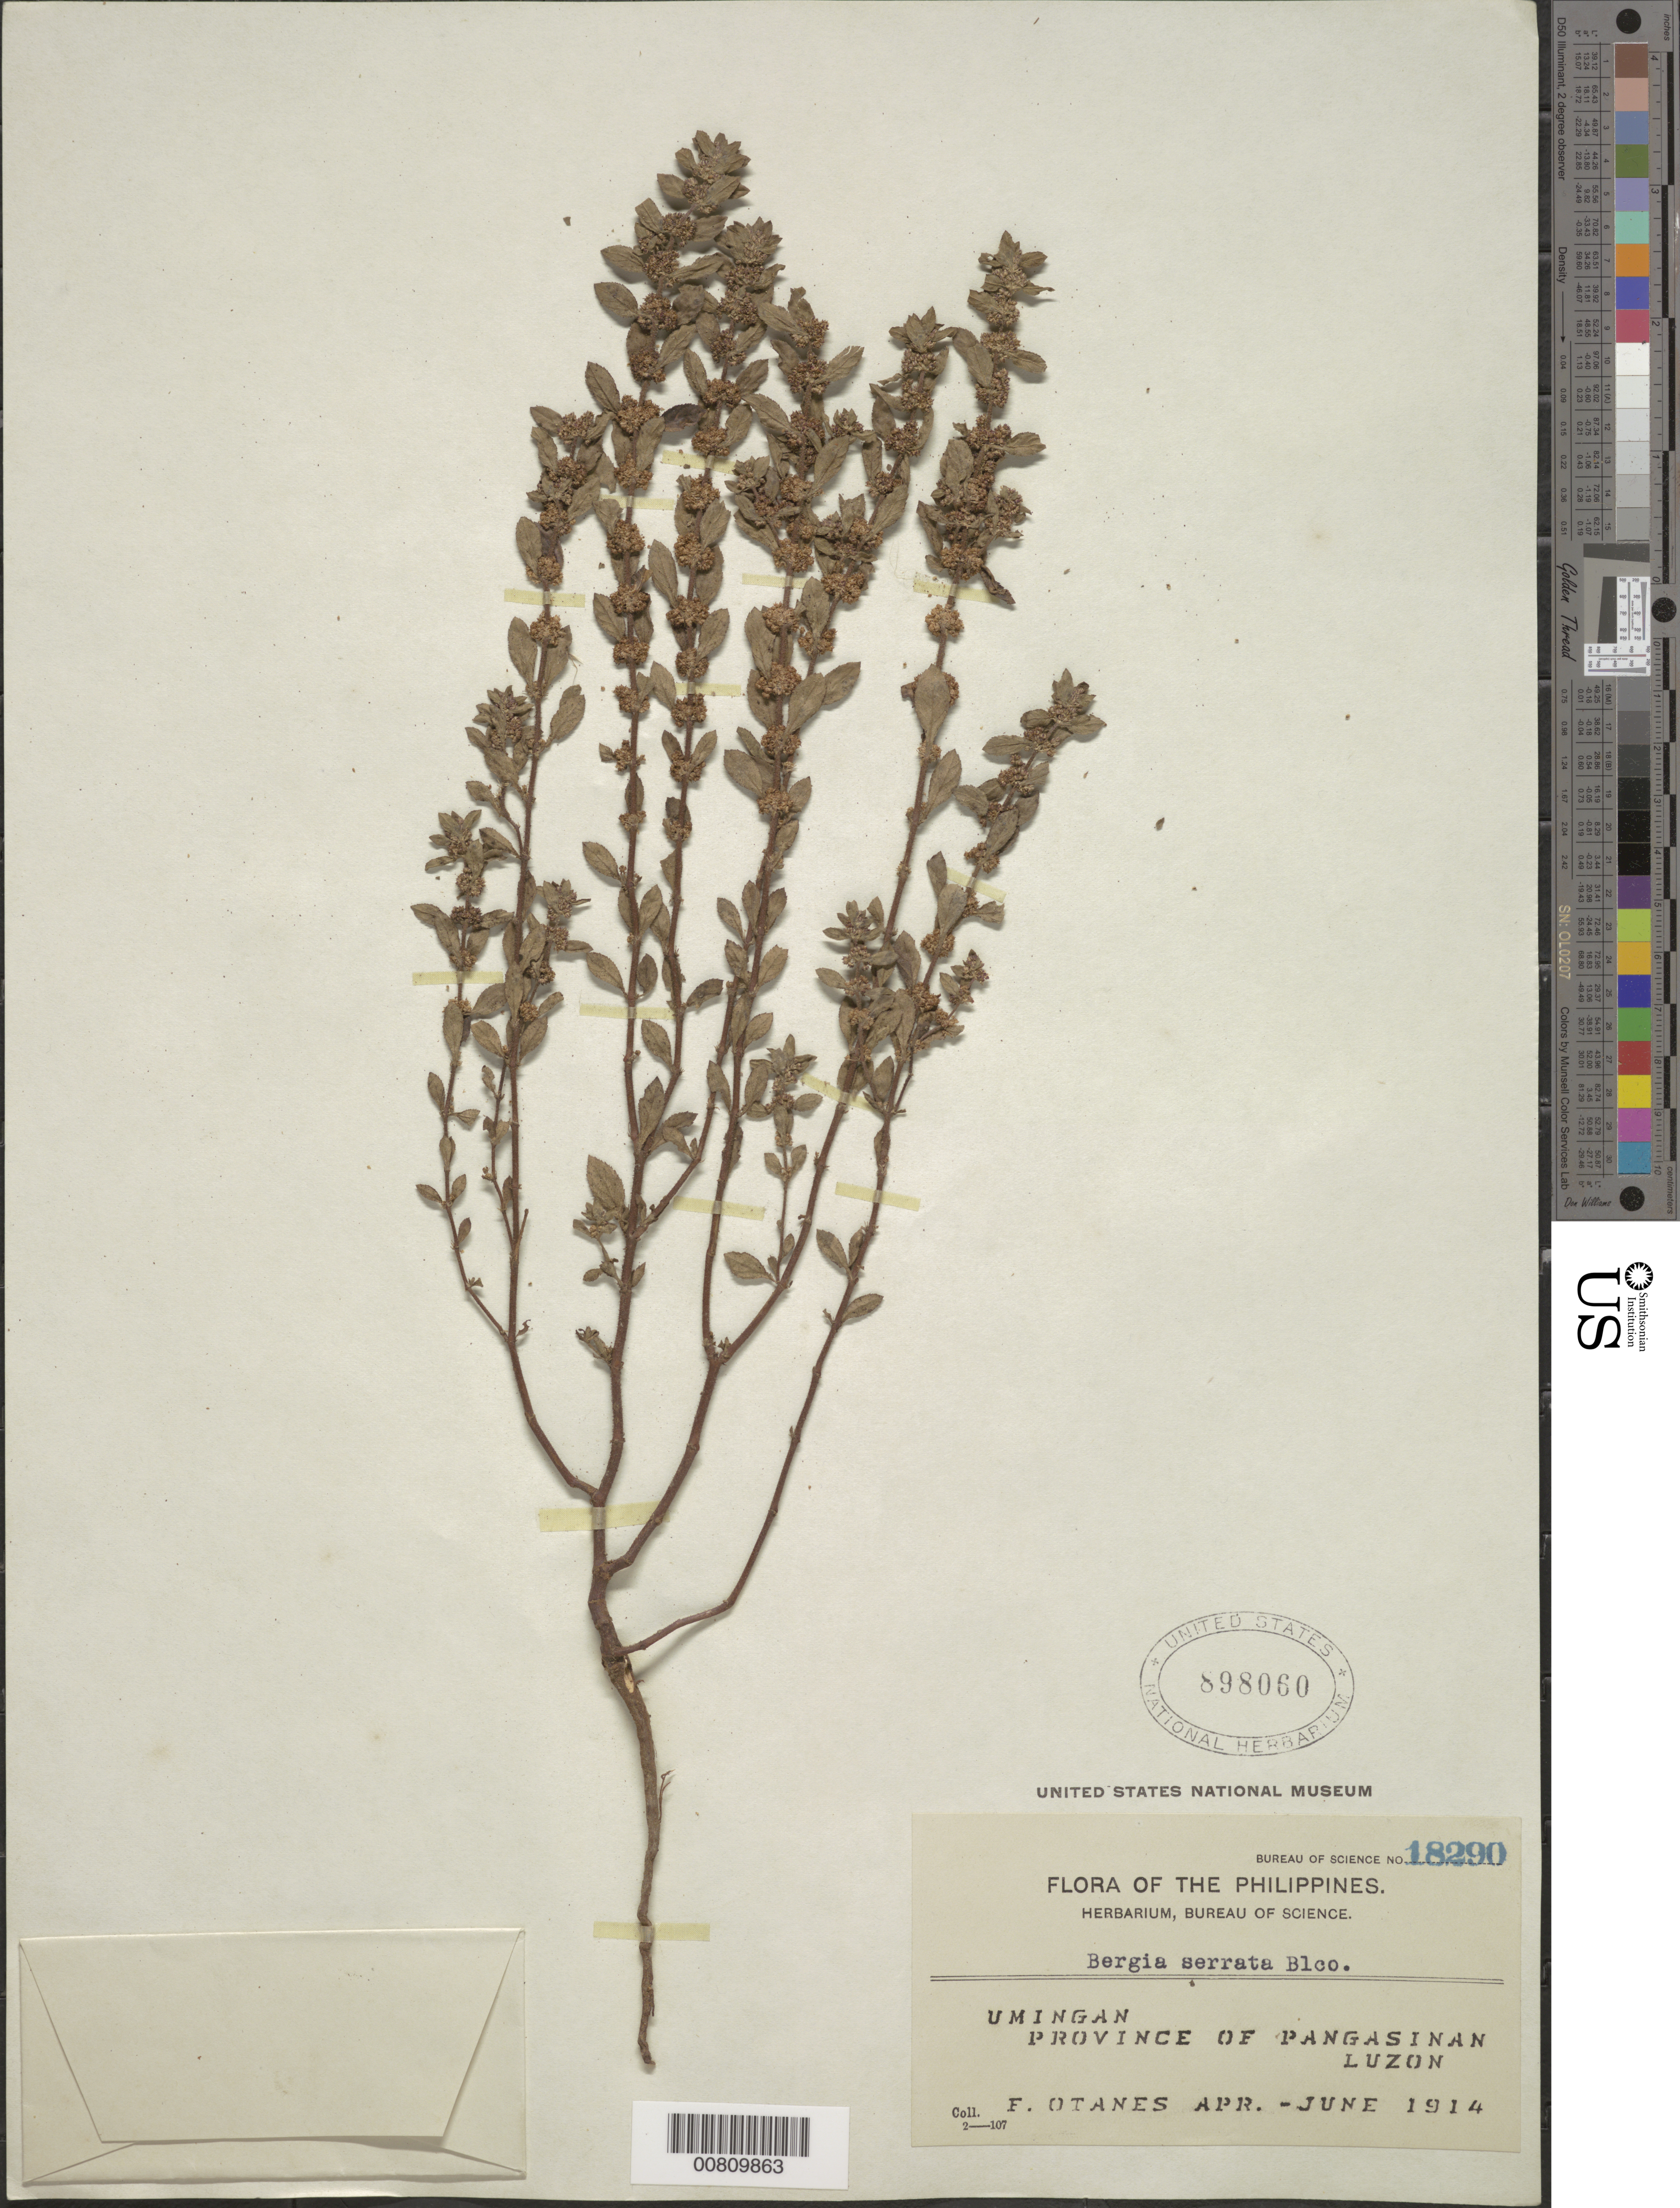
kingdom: Plantae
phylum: Tracheophyta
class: Magnoliopsida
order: Malpighiales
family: Elatinaceae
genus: Bergia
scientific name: Bergia ammannioides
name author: Roxb.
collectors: F. Q. Otanes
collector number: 18290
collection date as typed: Apr 1914 to -- Jun 1914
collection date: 1914-04/1914-06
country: Philippines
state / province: Ilocos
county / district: Pangasinan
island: Luzon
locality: Umingan.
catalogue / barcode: US 898060